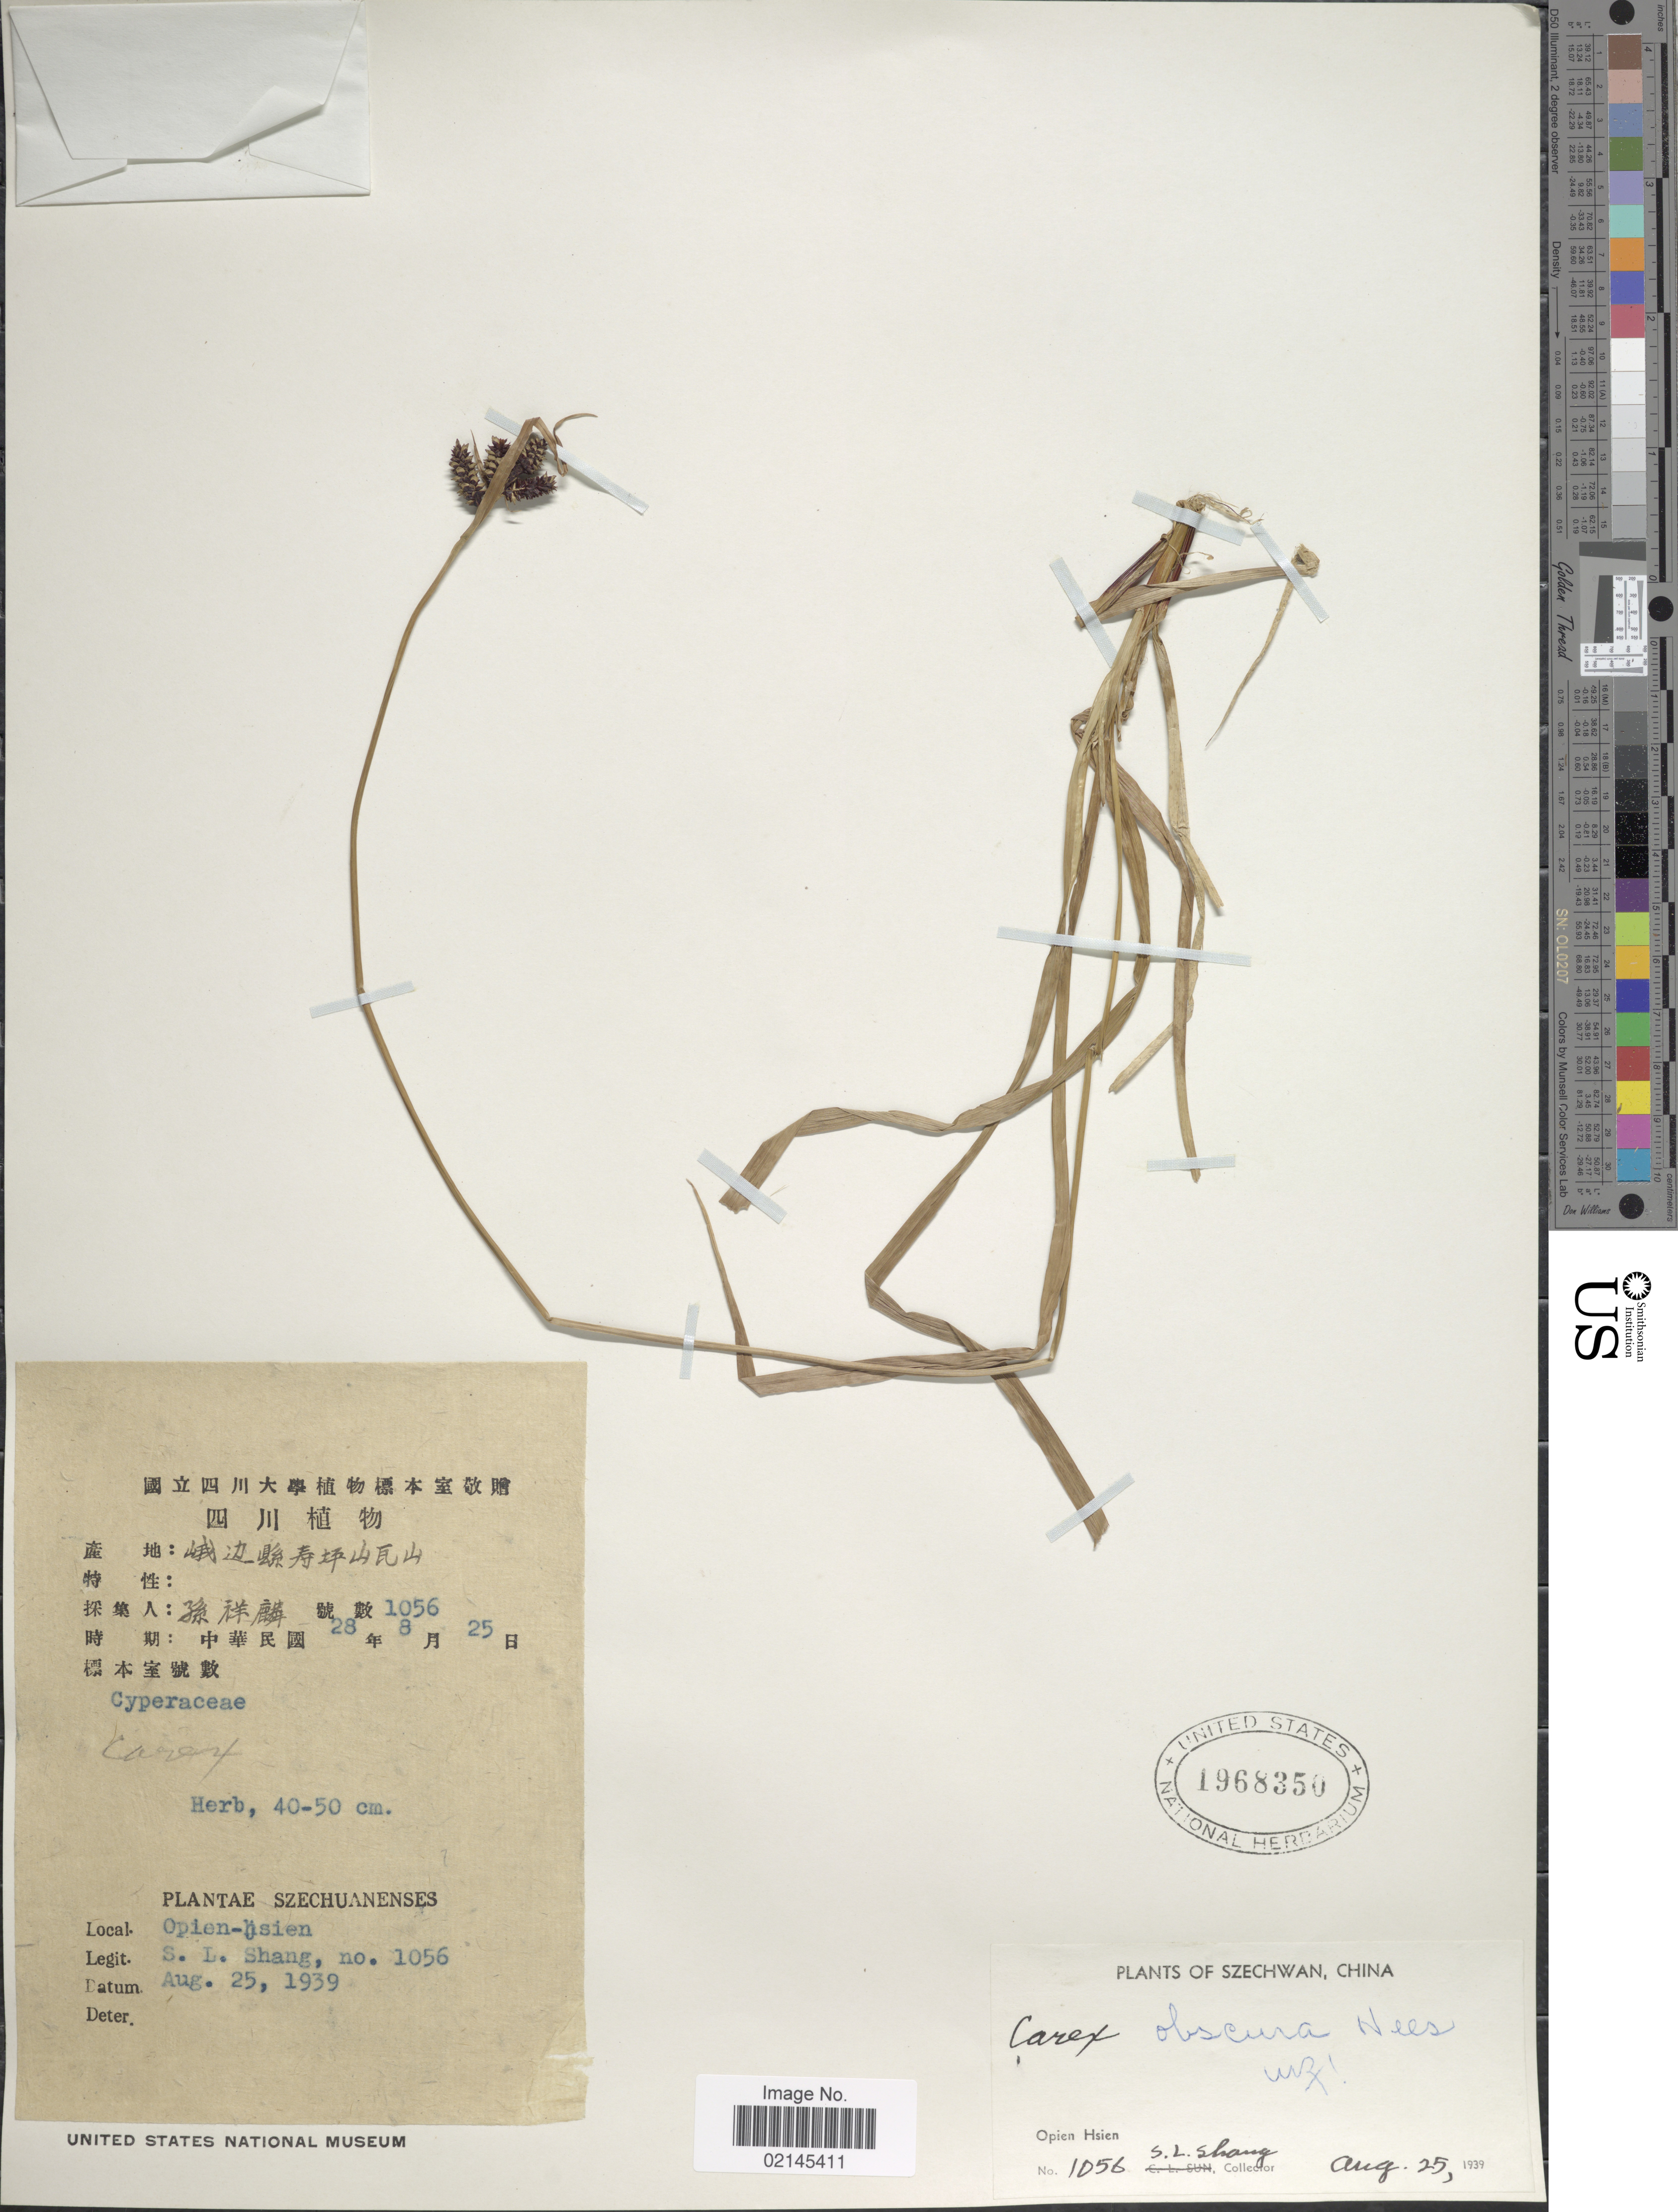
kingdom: Plantae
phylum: Tracheophyta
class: Liliopsida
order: Poales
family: Cyperaceae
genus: Carex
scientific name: Carex obscura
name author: Nees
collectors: S. Shang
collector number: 1056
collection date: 1939-08-25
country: China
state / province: Sichuan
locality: Szechwan, Opien Hsien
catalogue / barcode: US 1968350